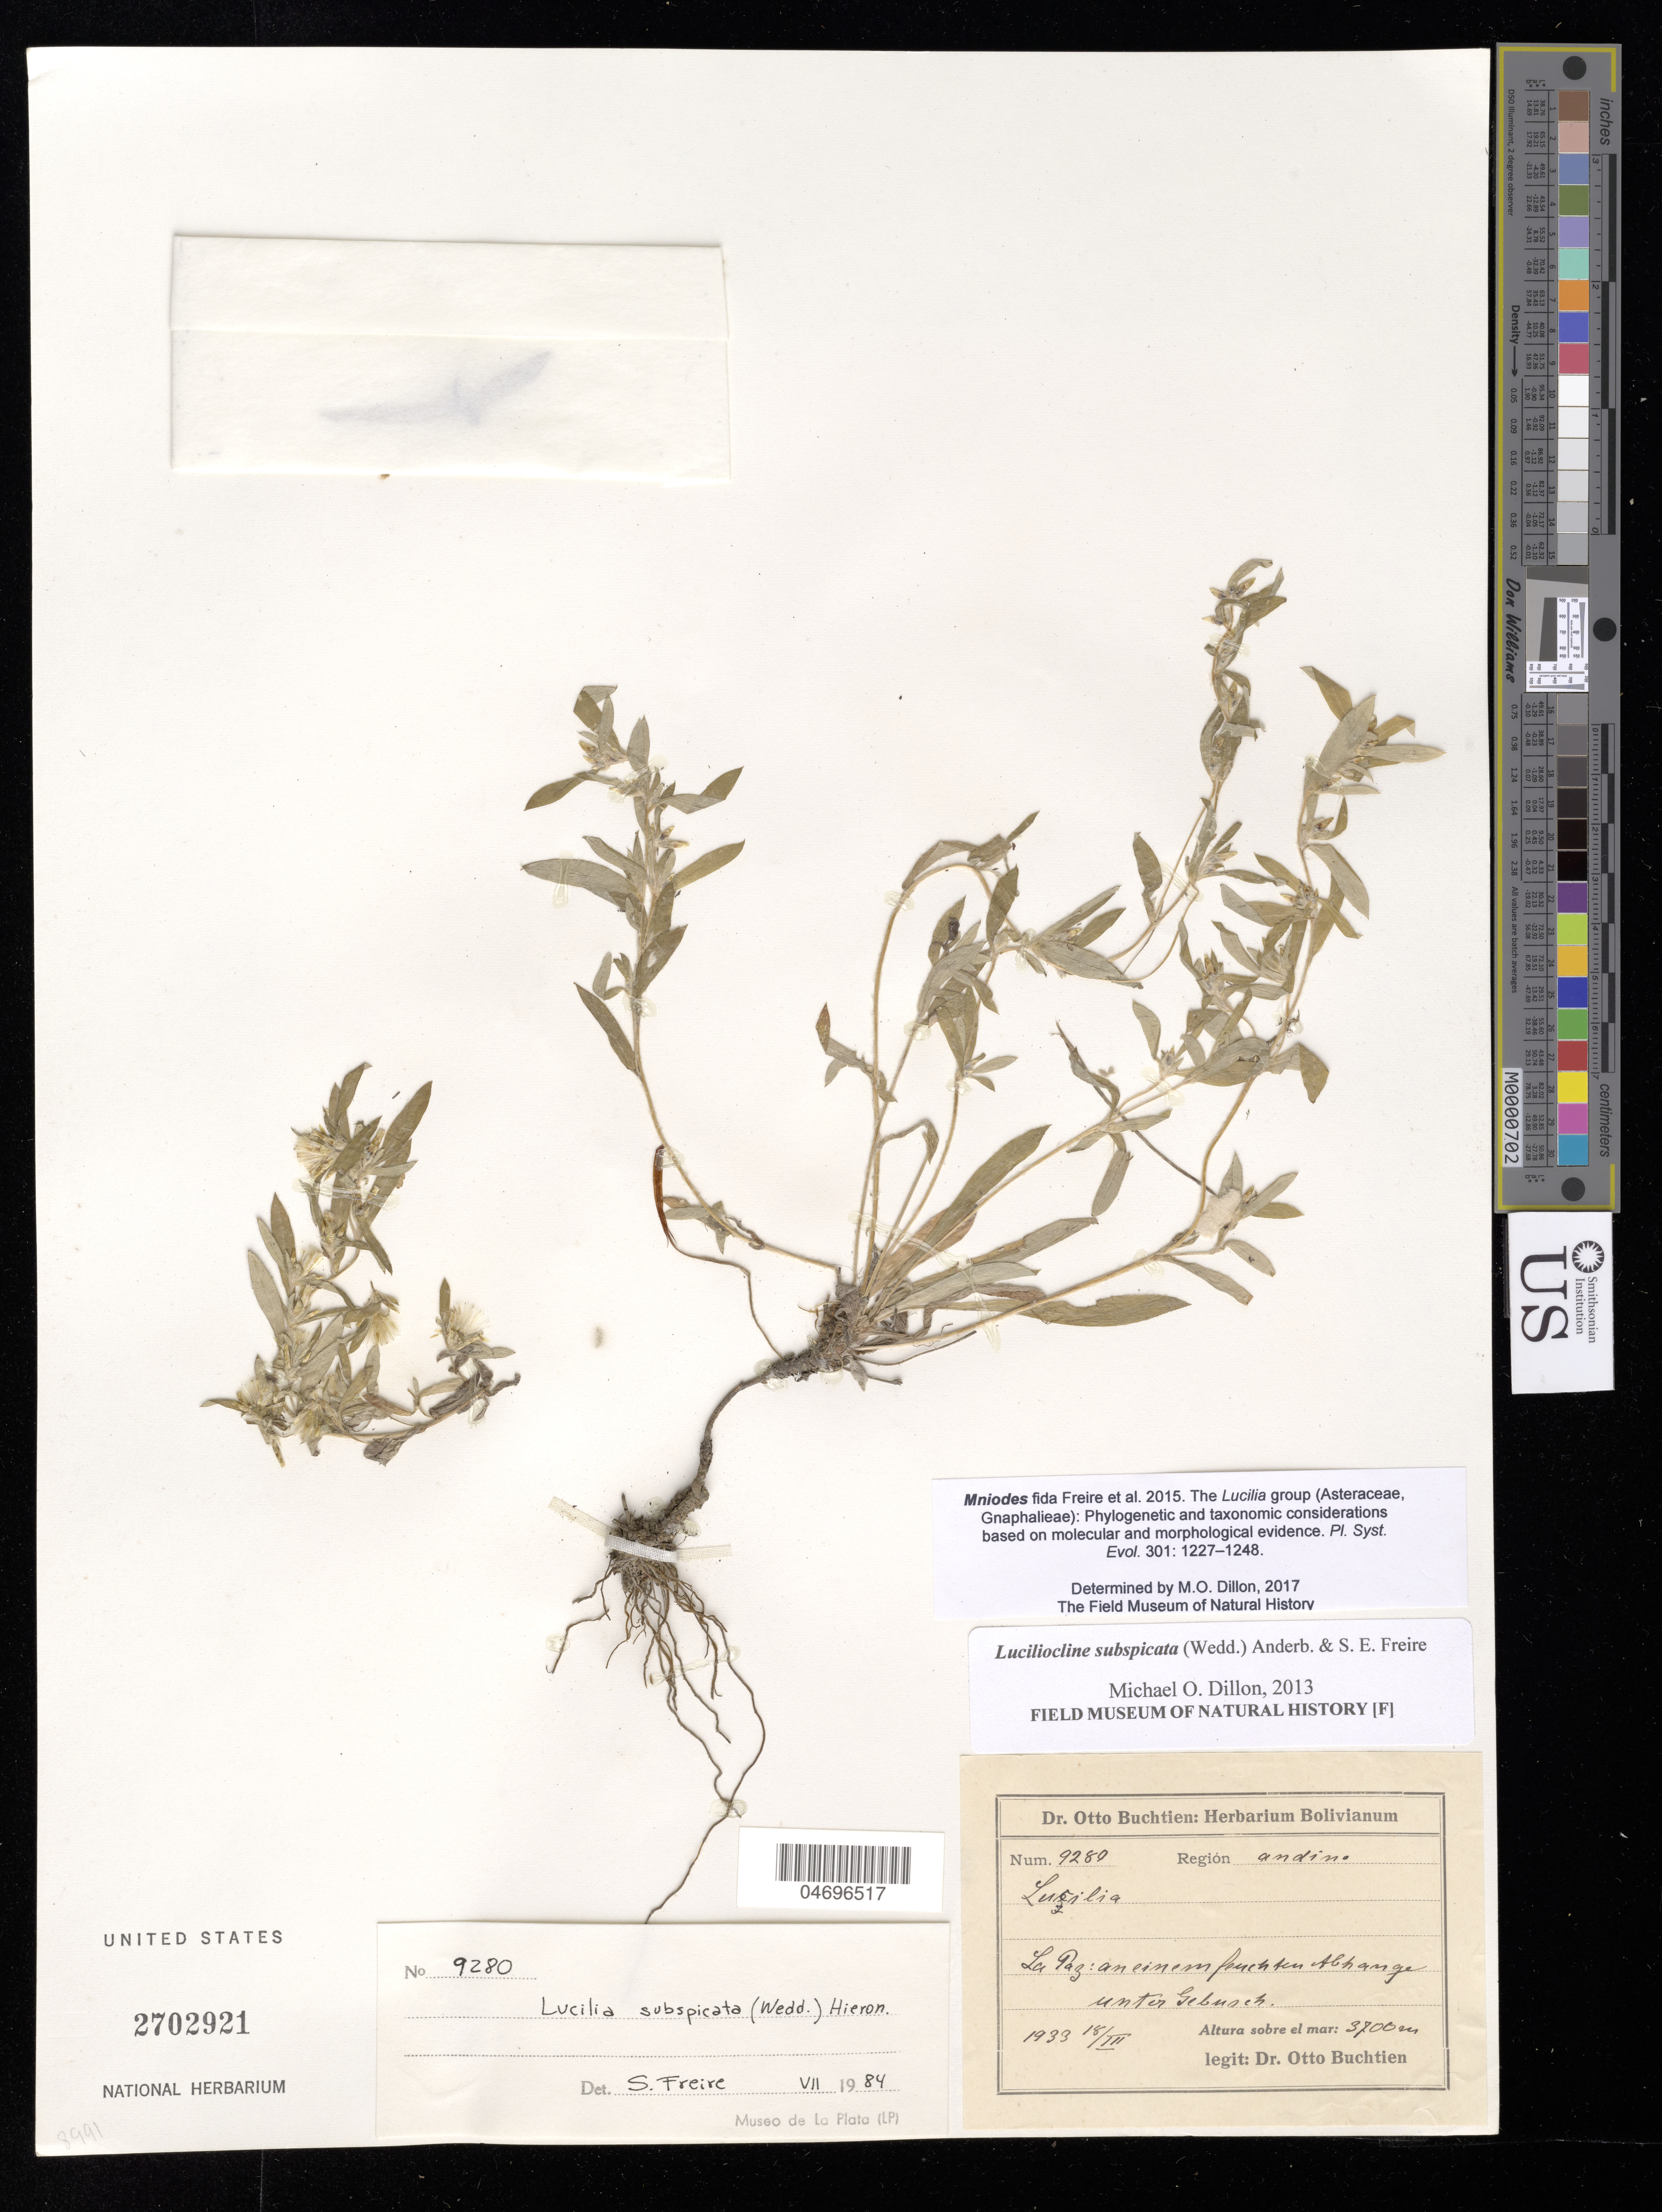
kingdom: Plantae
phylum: Tracheophyta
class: Magnoliopsida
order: Asterales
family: Asteraceae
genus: Mniodes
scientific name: Mniodes subspicata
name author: (Wedd.) S.E. Freire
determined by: Dillon, M. O.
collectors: O. Buchtien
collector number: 9280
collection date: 1933-03-18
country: Bolivia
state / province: La Paz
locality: Andinem Wegrande, Region Andine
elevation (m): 3700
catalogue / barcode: US 2702921